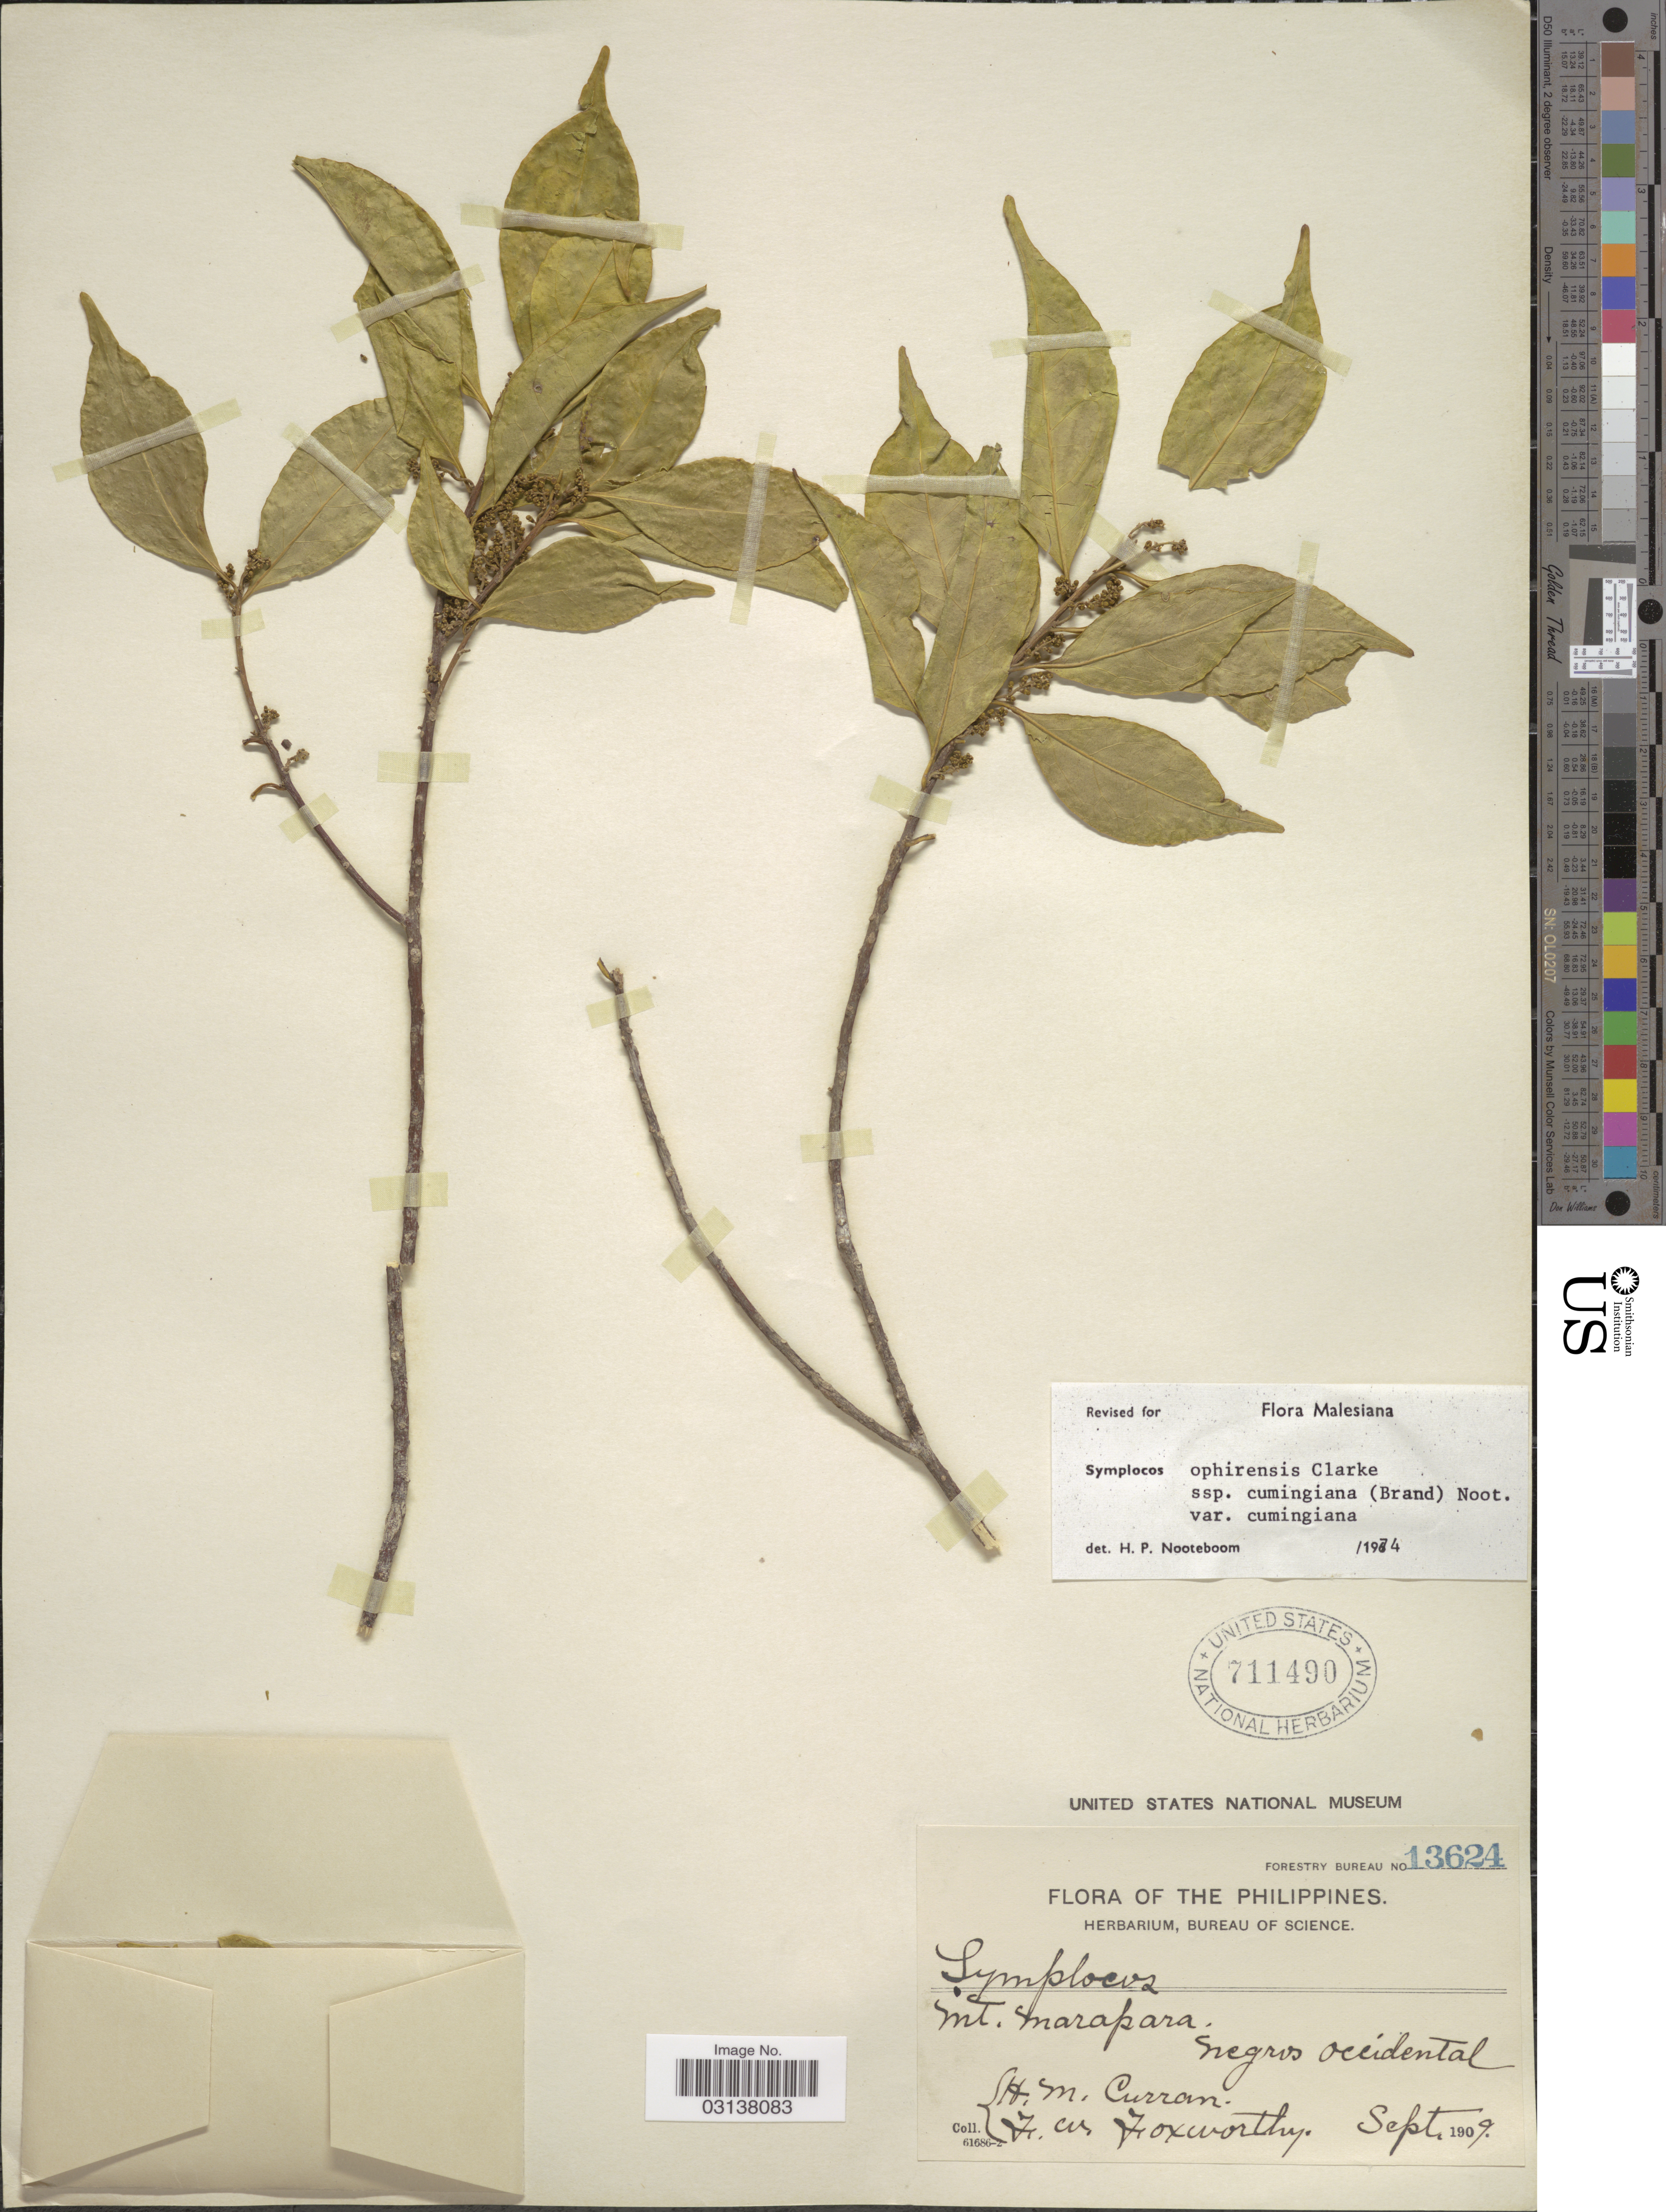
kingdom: Plantae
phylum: Tracheophyta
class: Magnoliopsida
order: Ericales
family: Symplocaceae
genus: Symplocos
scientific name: Symplocos ophirensis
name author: C.B. Clarke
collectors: H. M. Curran & F. W. Foxworthy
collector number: Forestry Bureau 13624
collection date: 1909-09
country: Philippines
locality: The Philippines. Mt. Marapara, Negros Occidental.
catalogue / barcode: US 711490